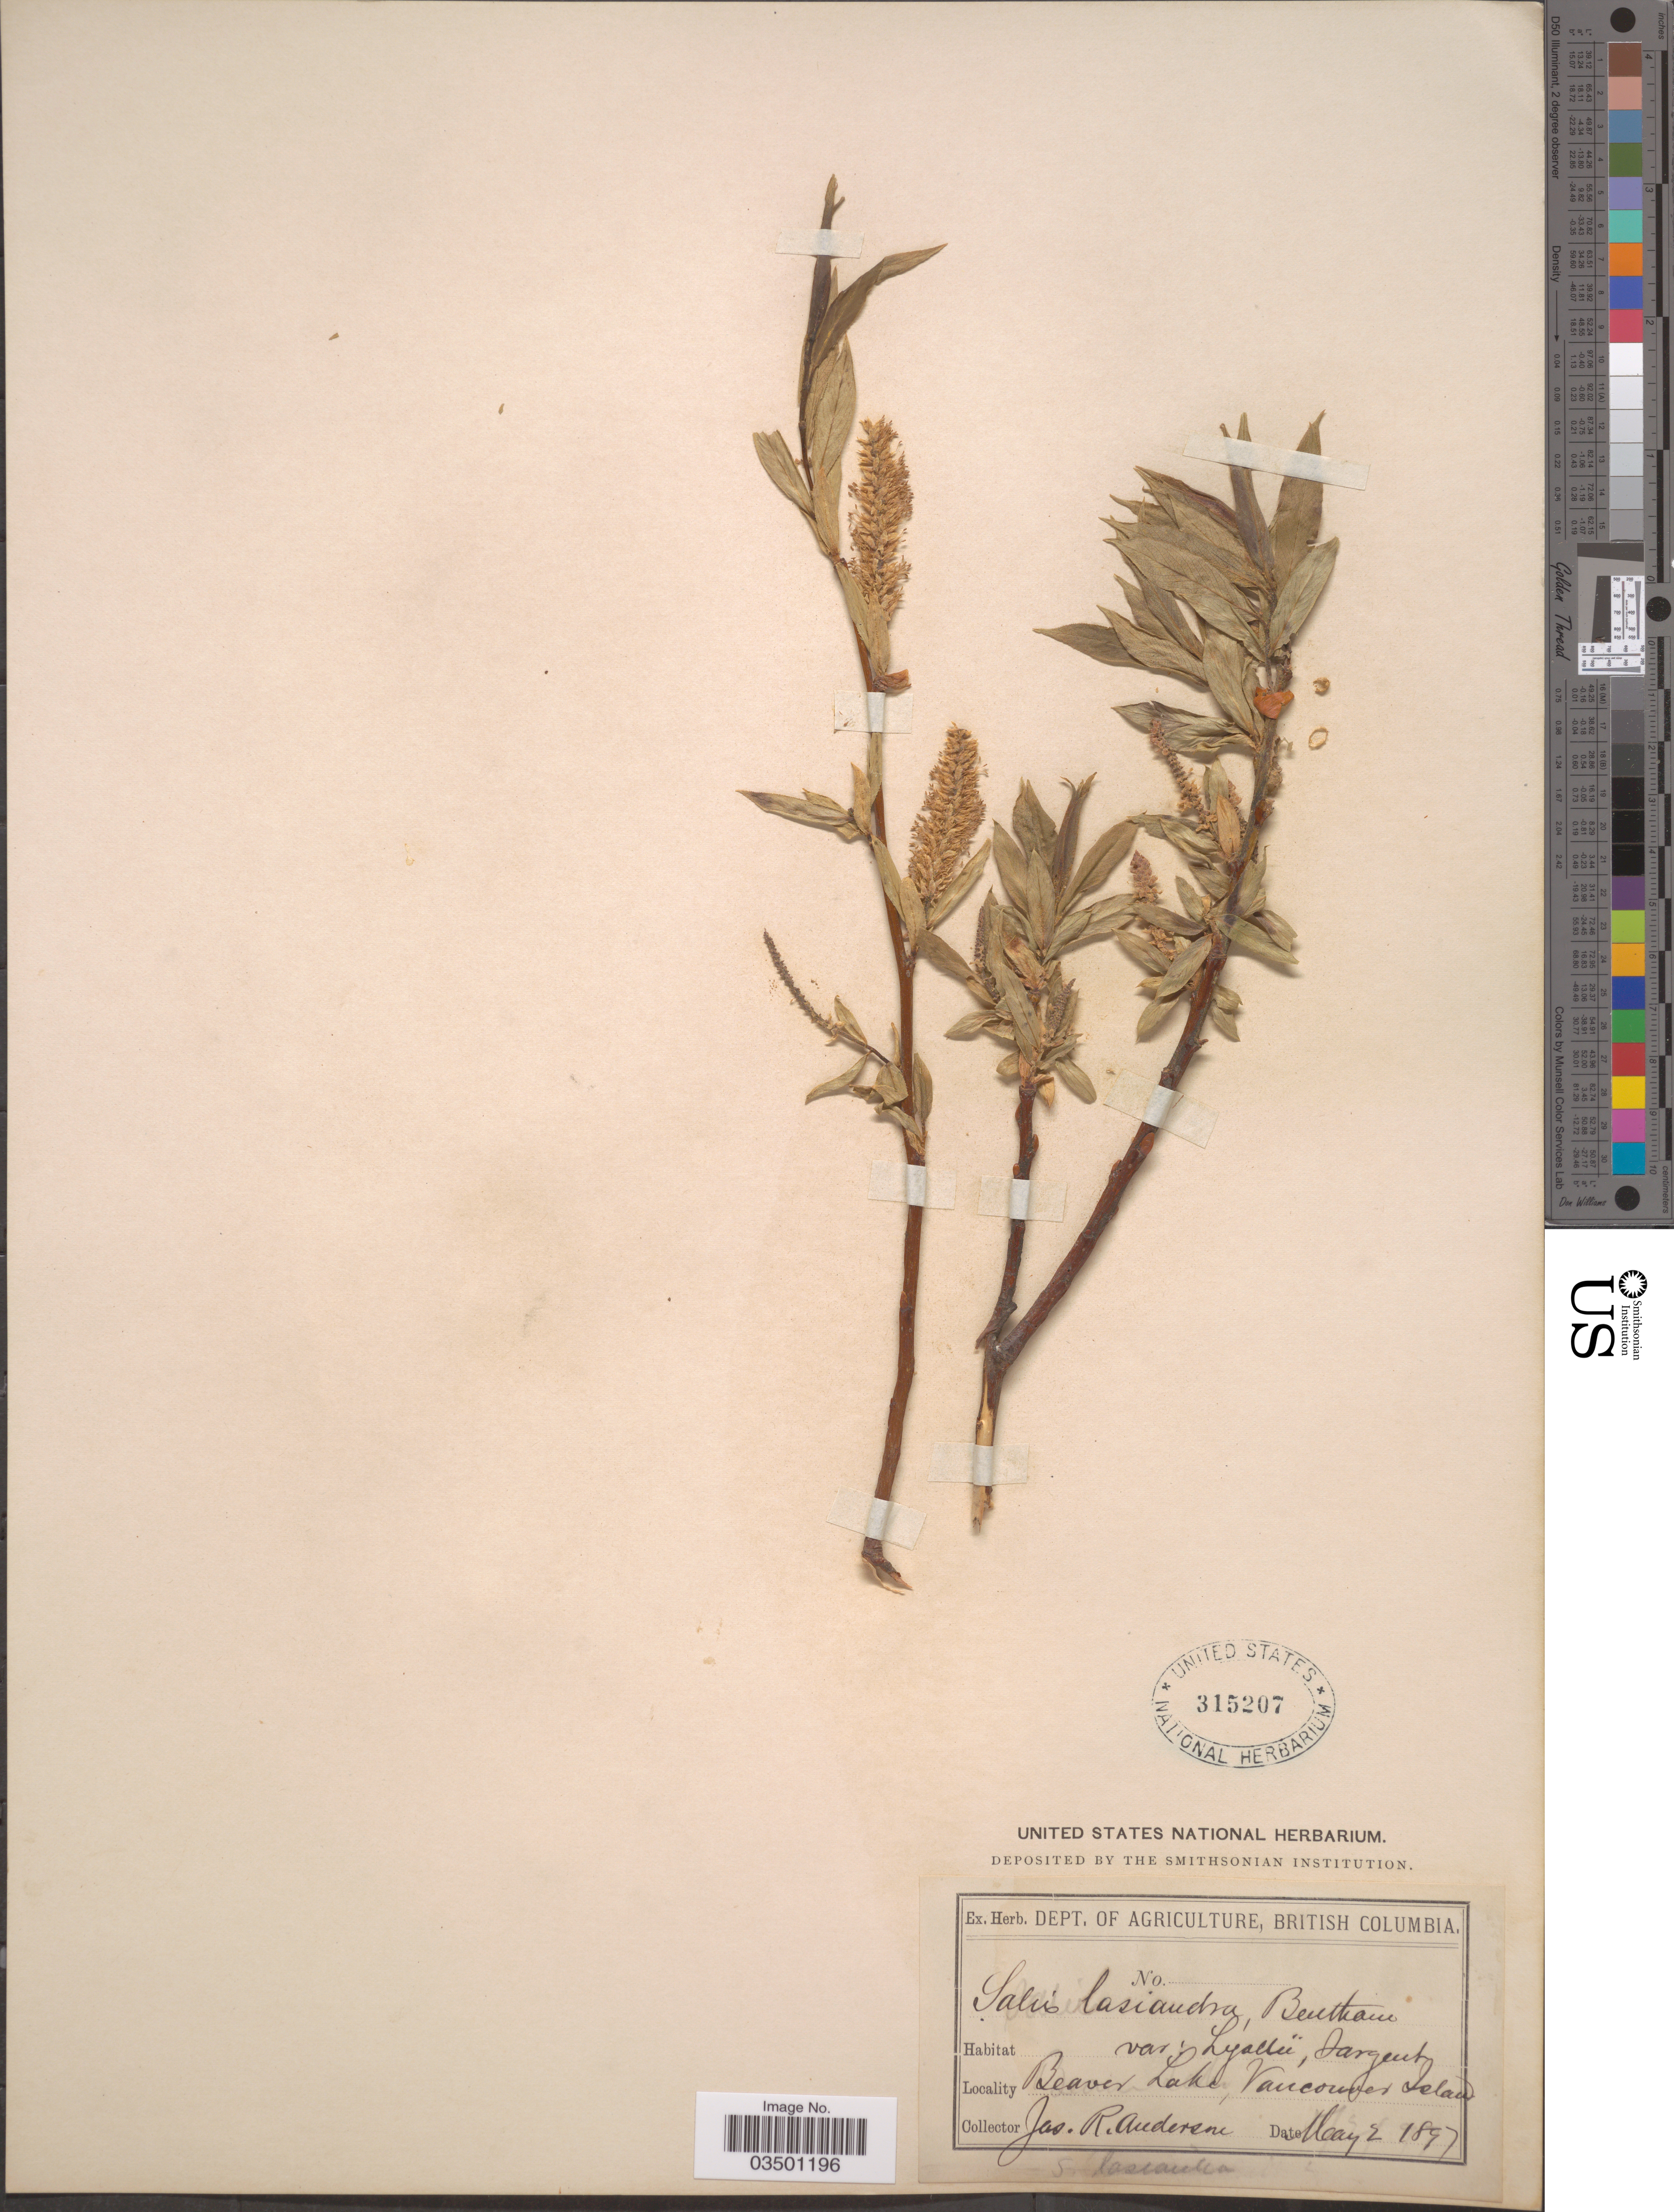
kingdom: Plantae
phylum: Tracheophyta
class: Magnoliopsida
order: Malpighiales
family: Salicaceae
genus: Salix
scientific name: Salix lasiandra var. lyallii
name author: Sarg.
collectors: J. R. Anderson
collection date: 1897-05-02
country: Canada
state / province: British Columbia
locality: Beaver Lake, Vancouver Island.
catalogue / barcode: US 315207